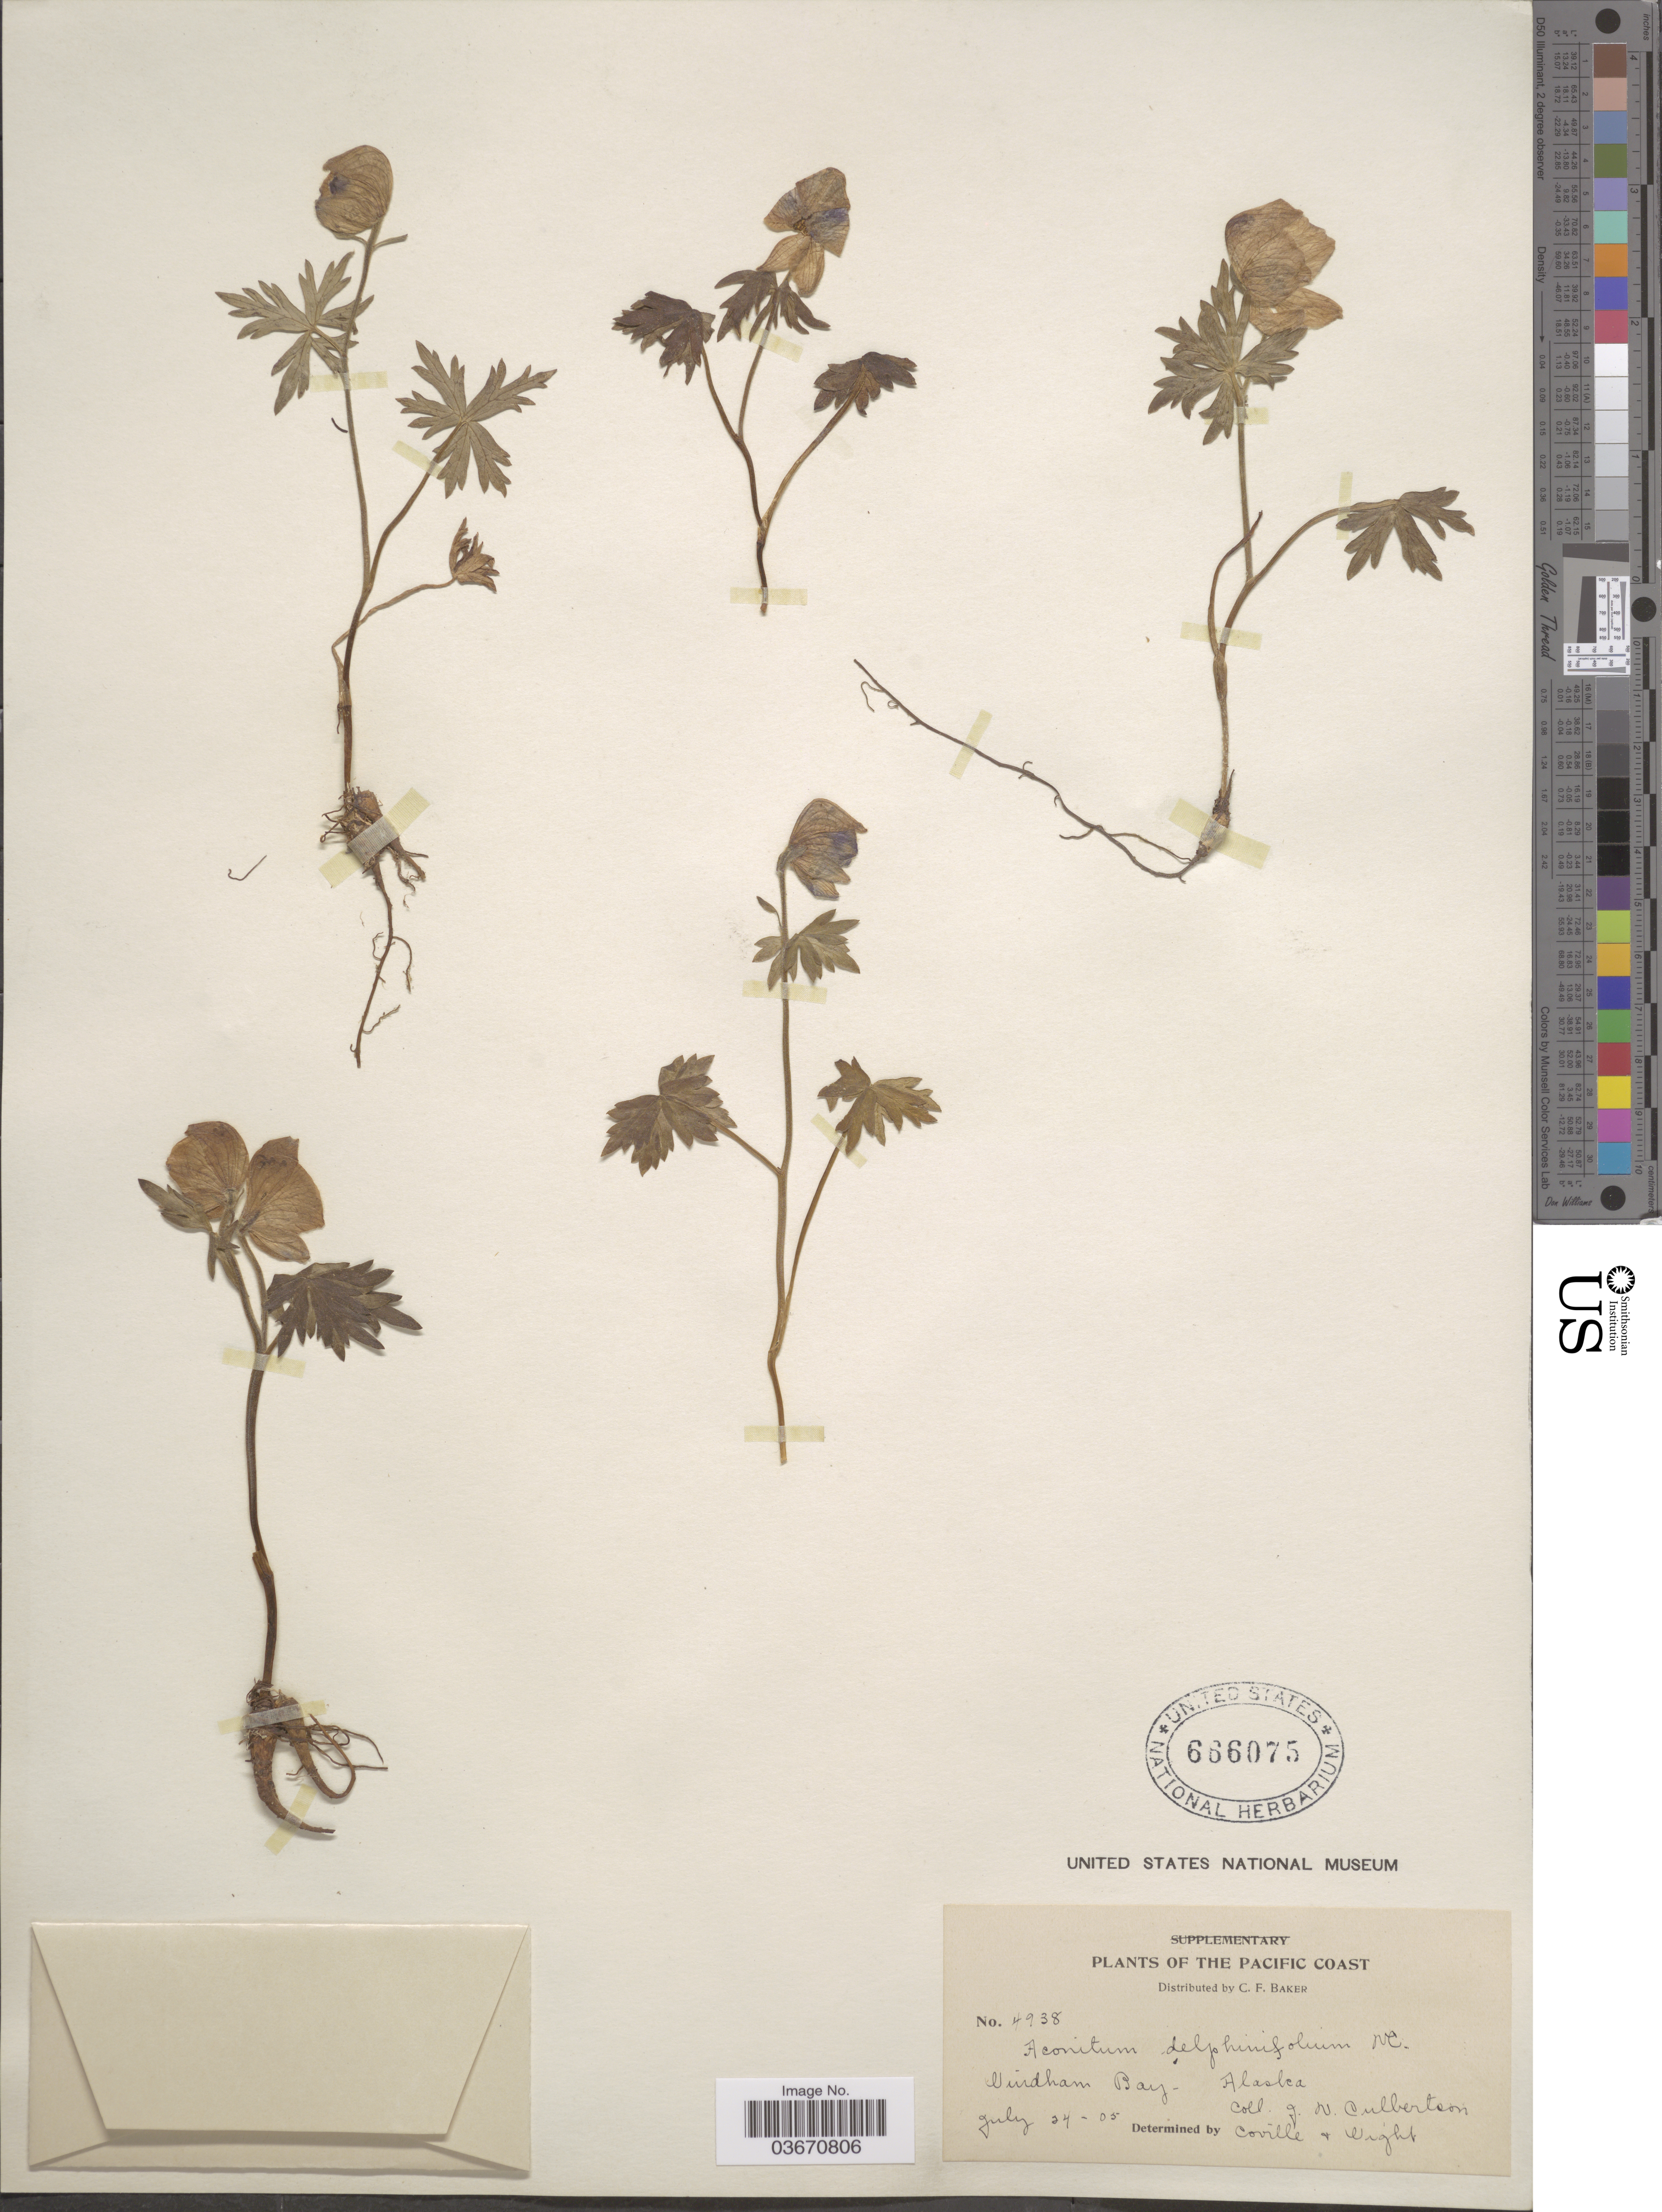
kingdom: Plantae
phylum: Tracheophyta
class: Magnoliopsida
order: Ranunculales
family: Ranunculaceae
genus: Aconitum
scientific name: Aconitum delphinifolium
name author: DC.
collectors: J. Culbertson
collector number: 4938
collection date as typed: Transcribed d/m/y: 24/7/5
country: United States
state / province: Alaska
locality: Windham Bay. The Pacific Coast.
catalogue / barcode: US 666075